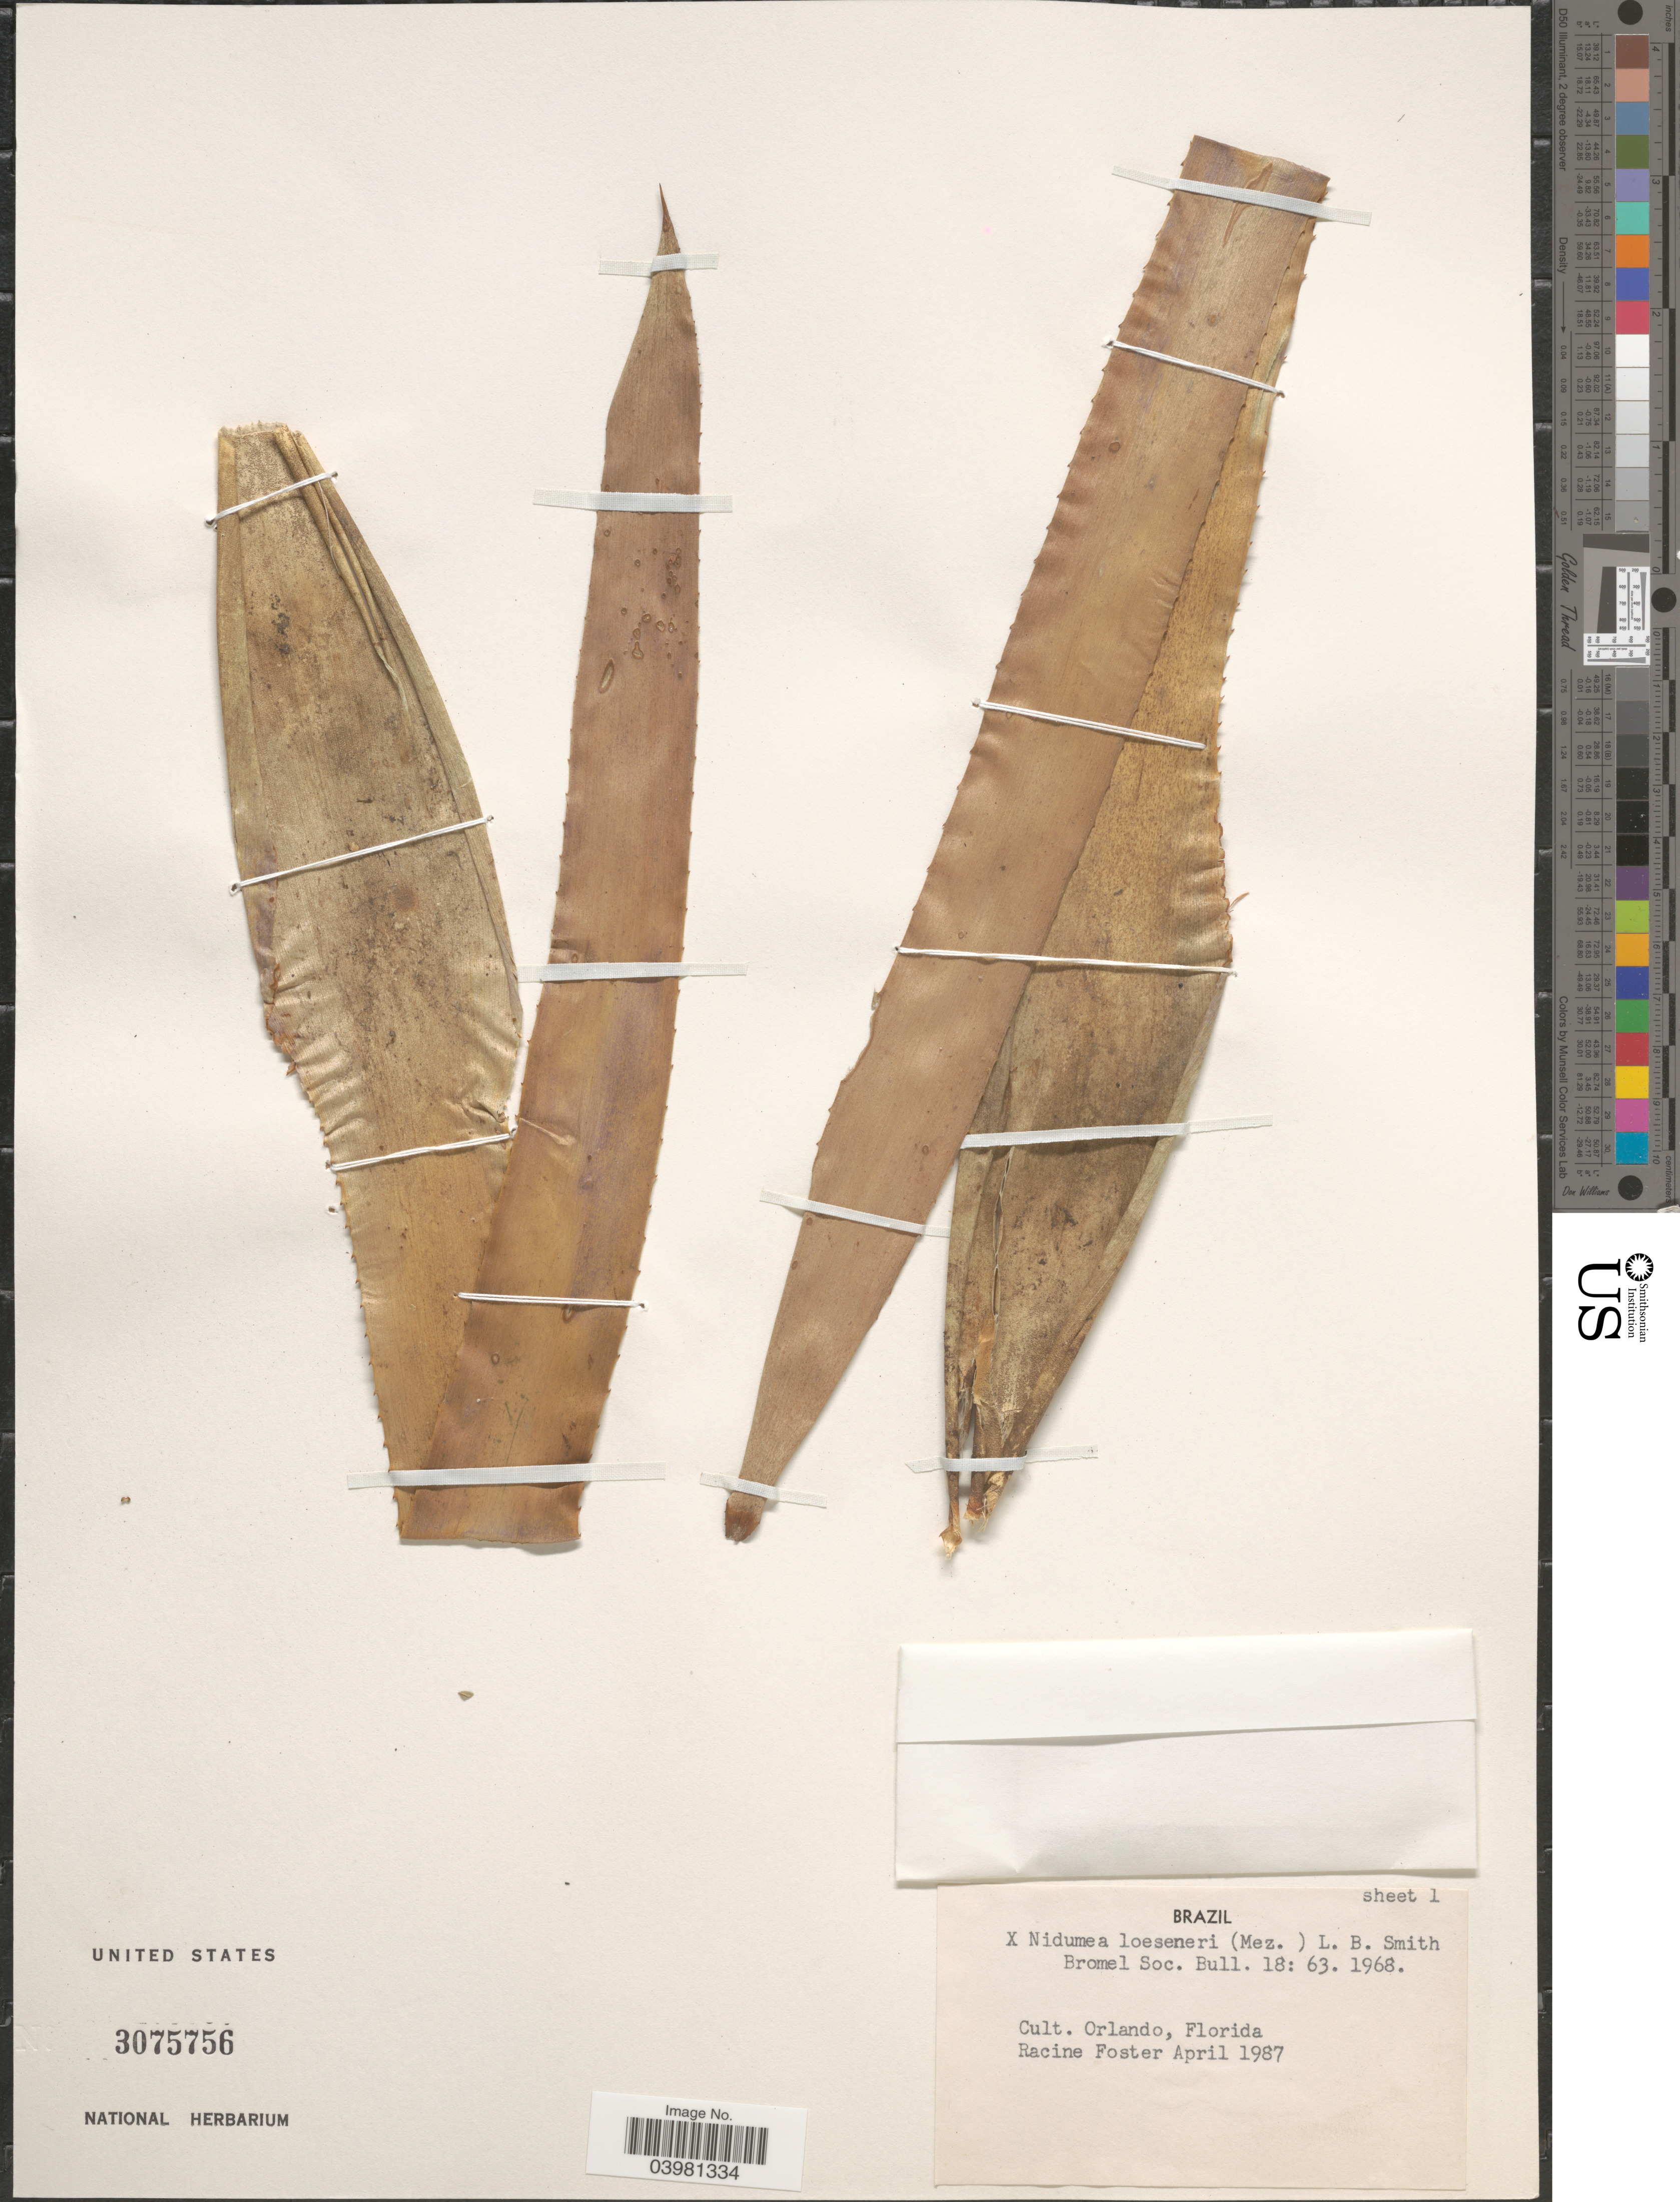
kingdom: Plantae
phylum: Tracheophyta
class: Liliopsida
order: Poales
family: Bromeliaceae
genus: Nidularium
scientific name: Nidularium loeseneri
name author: Mez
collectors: R. Foster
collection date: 1987-04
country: United States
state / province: Florida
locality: Orlando.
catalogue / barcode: US 3075756